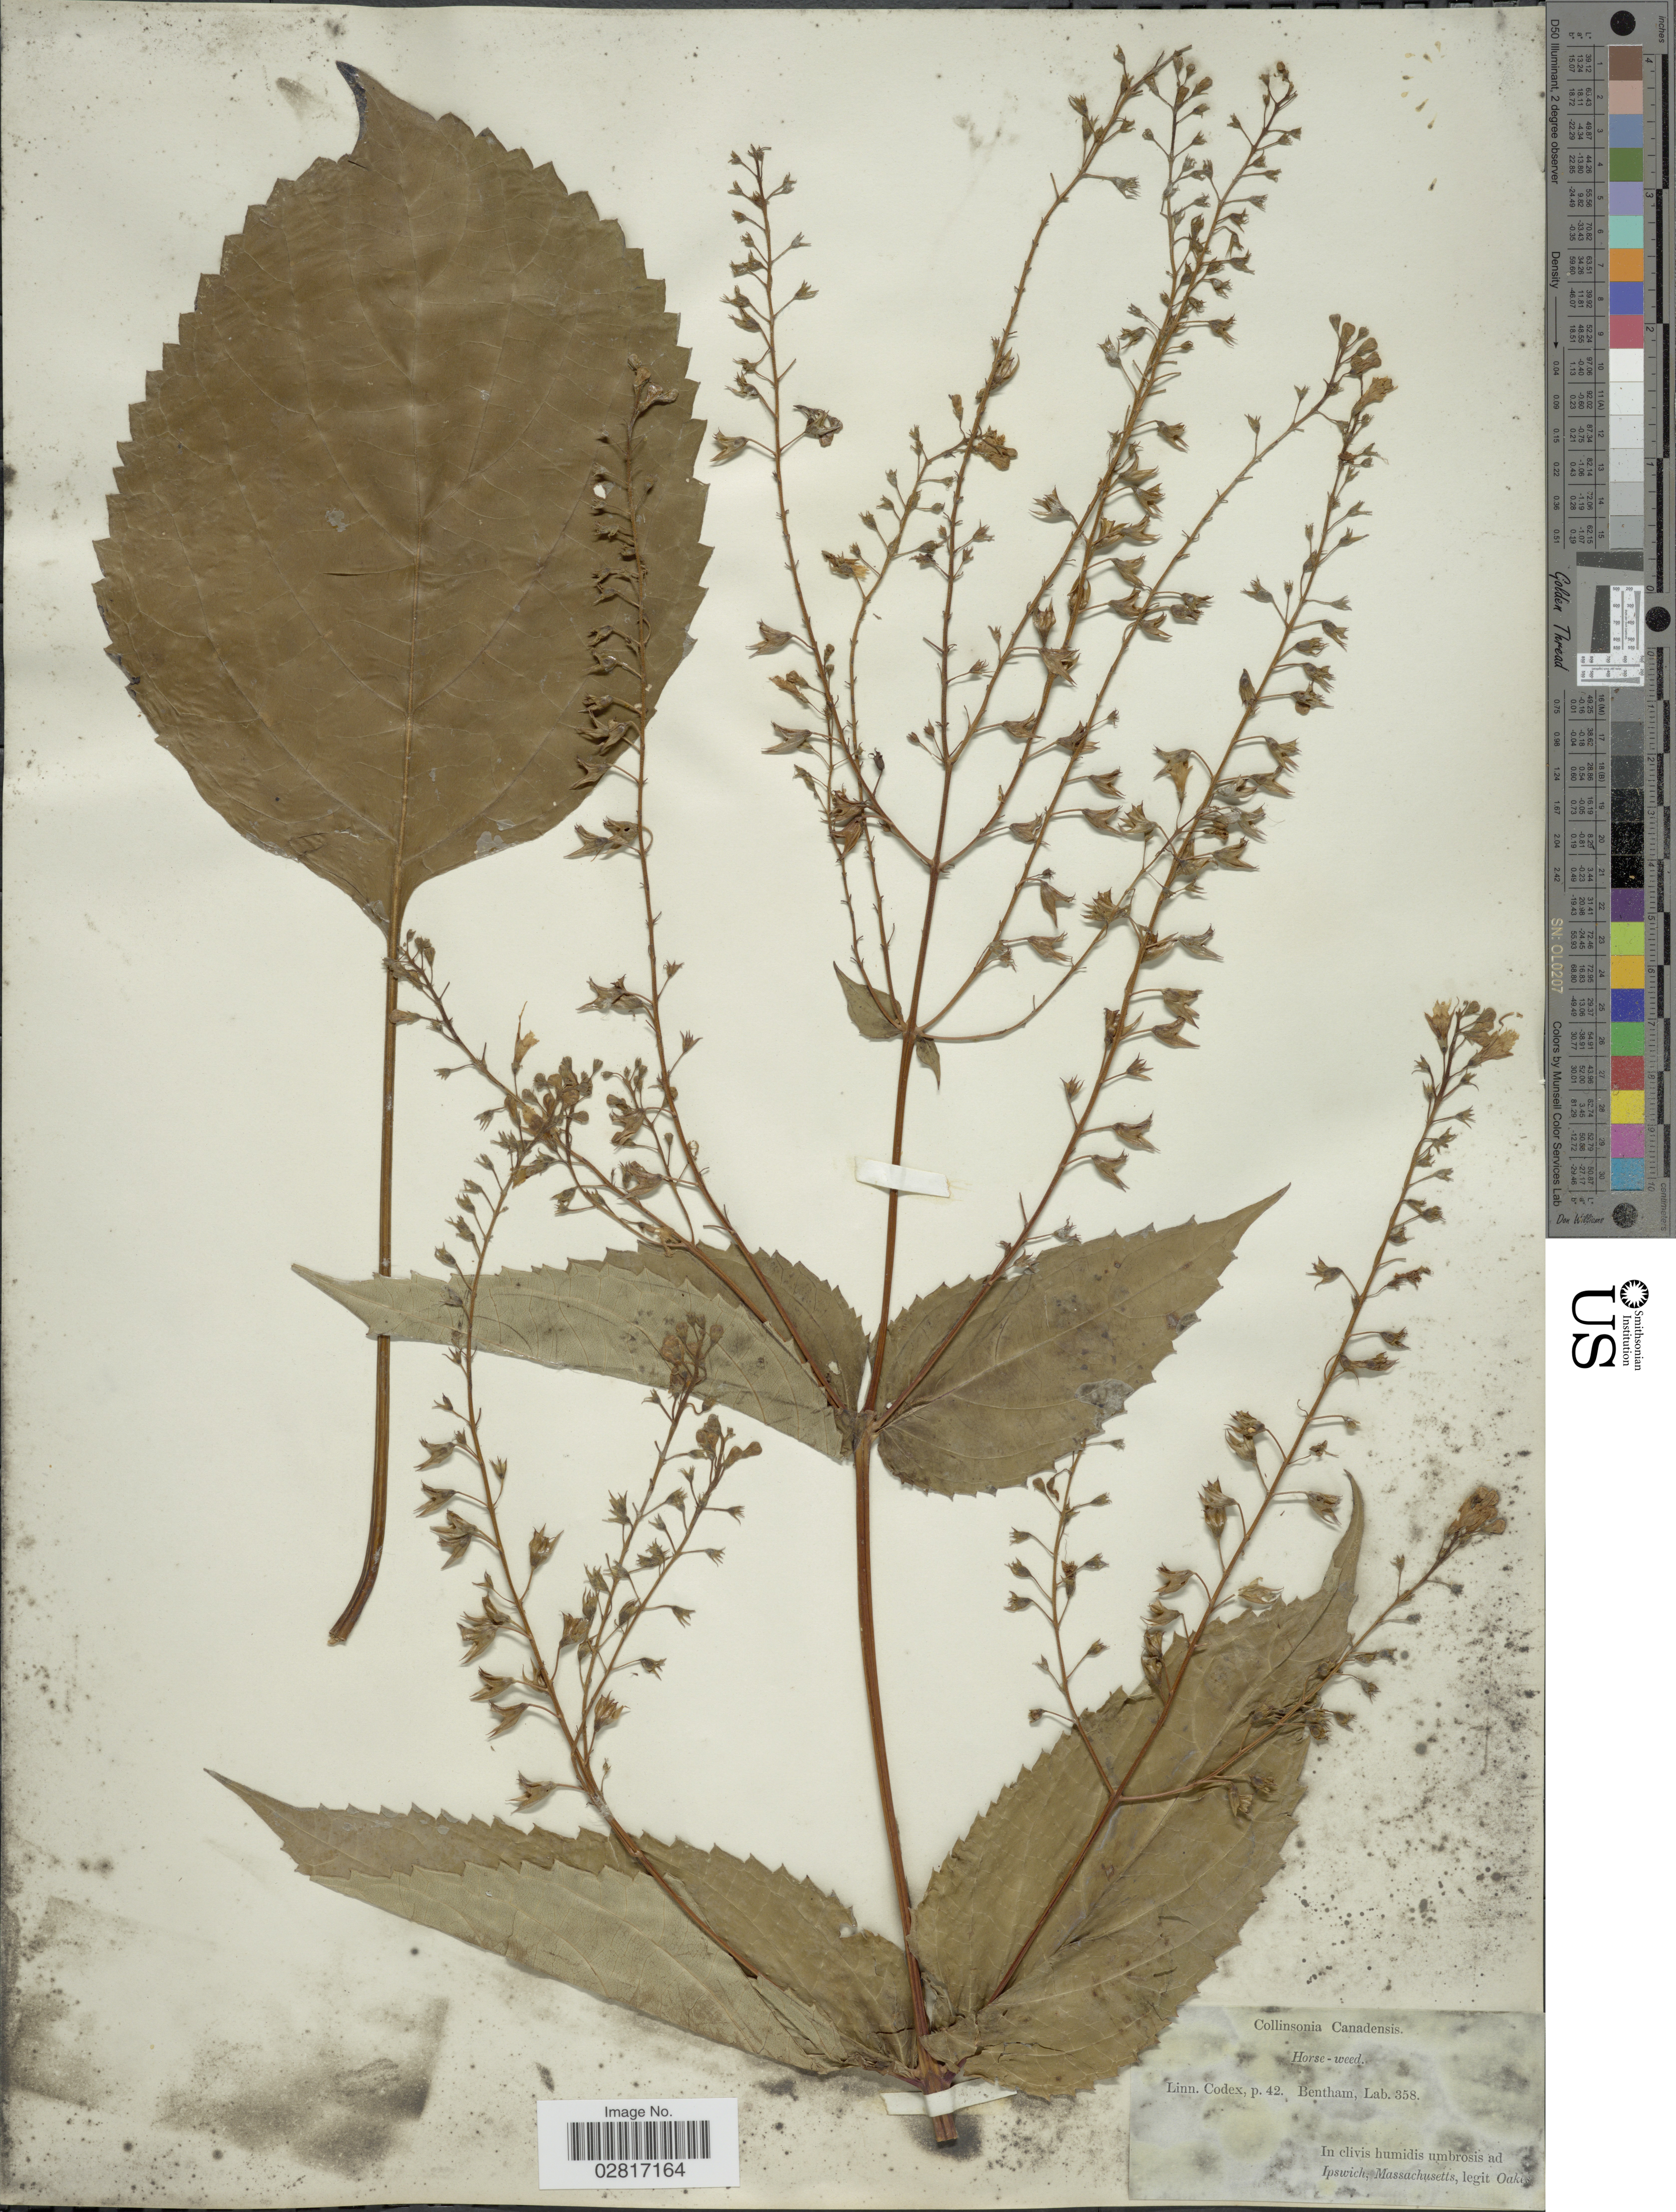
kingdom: Plantae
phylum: Tracheophyta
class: Magnoliopsida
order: Lamiales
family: Lamiaceae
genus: Collinsonia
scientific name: Collinsonia punctata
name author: Elliott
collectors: -. Oakes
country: United States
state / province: Massachusetts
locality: Ad Ipswich.